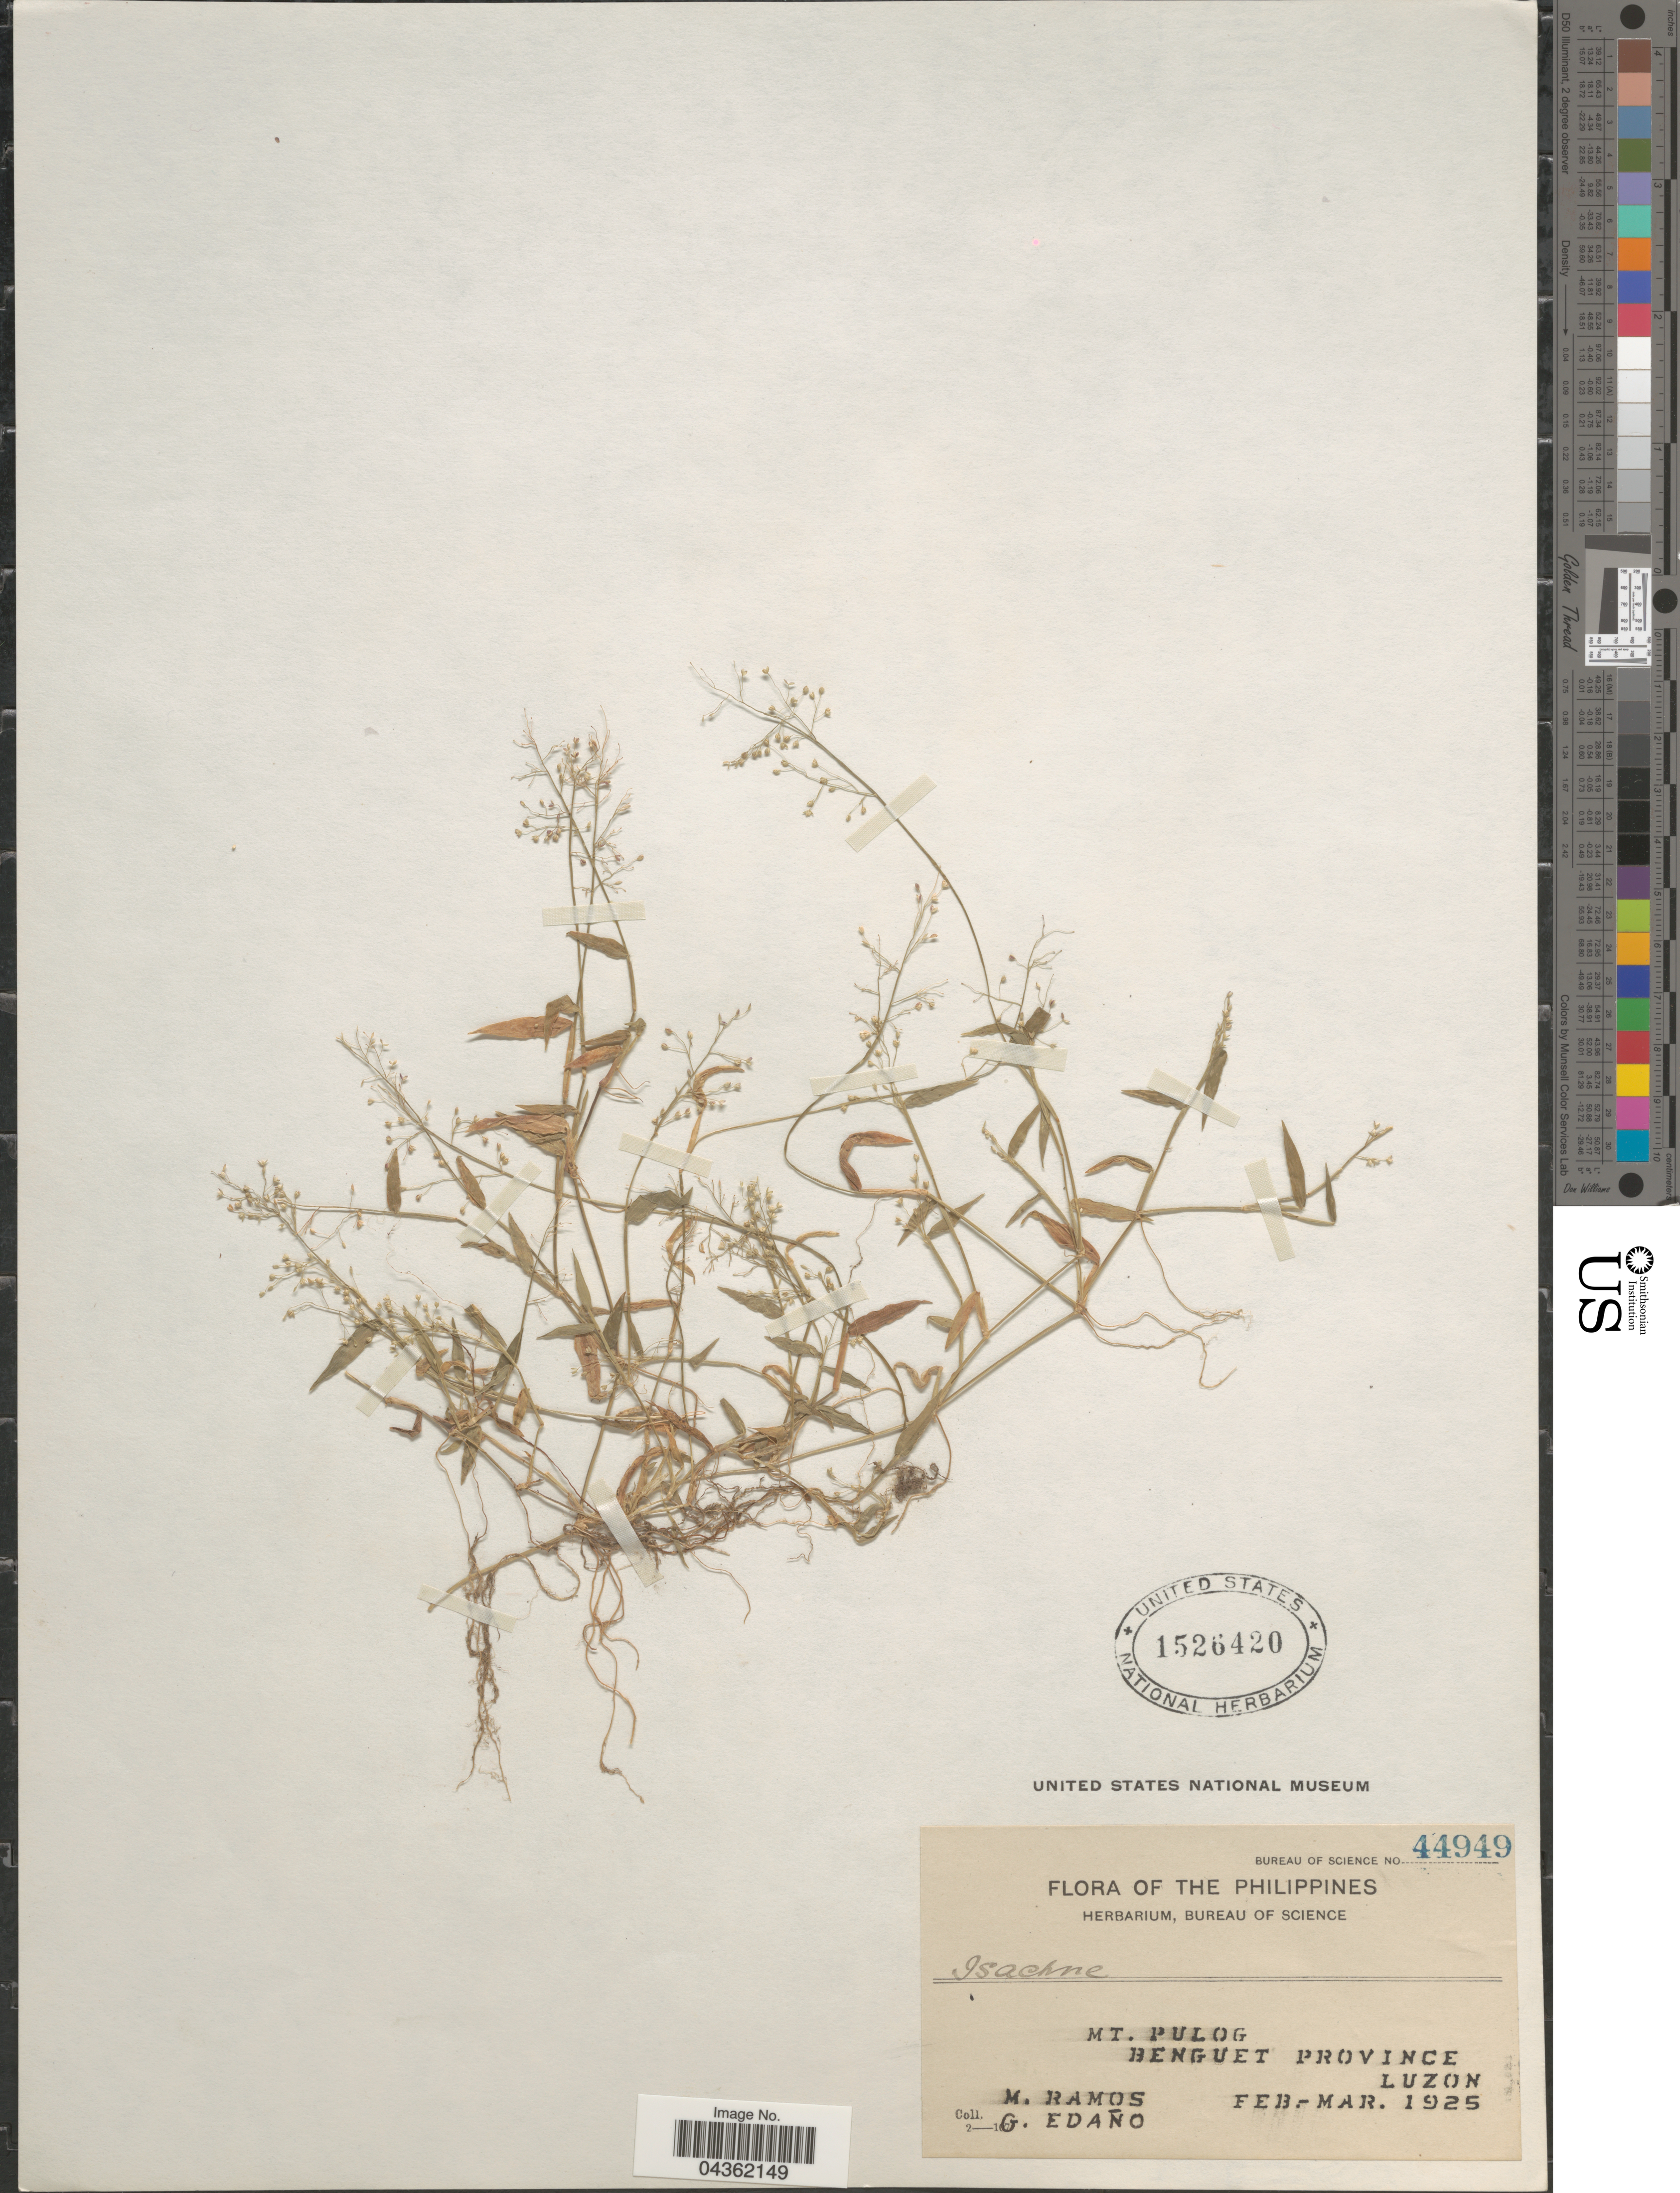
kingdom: Plantae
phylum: Tracheophyta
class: Liliopsida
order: Poales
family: Poaceae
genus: Isachne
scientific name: Isachne myosotis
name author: Nees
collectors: M. Ramos & G. Edaño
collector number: Bureau of Science 44949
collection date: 1925-02/1925-03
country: Philippines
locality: Mt. Pulog. Benguet Province. Luzon.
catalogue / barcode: US 1526420